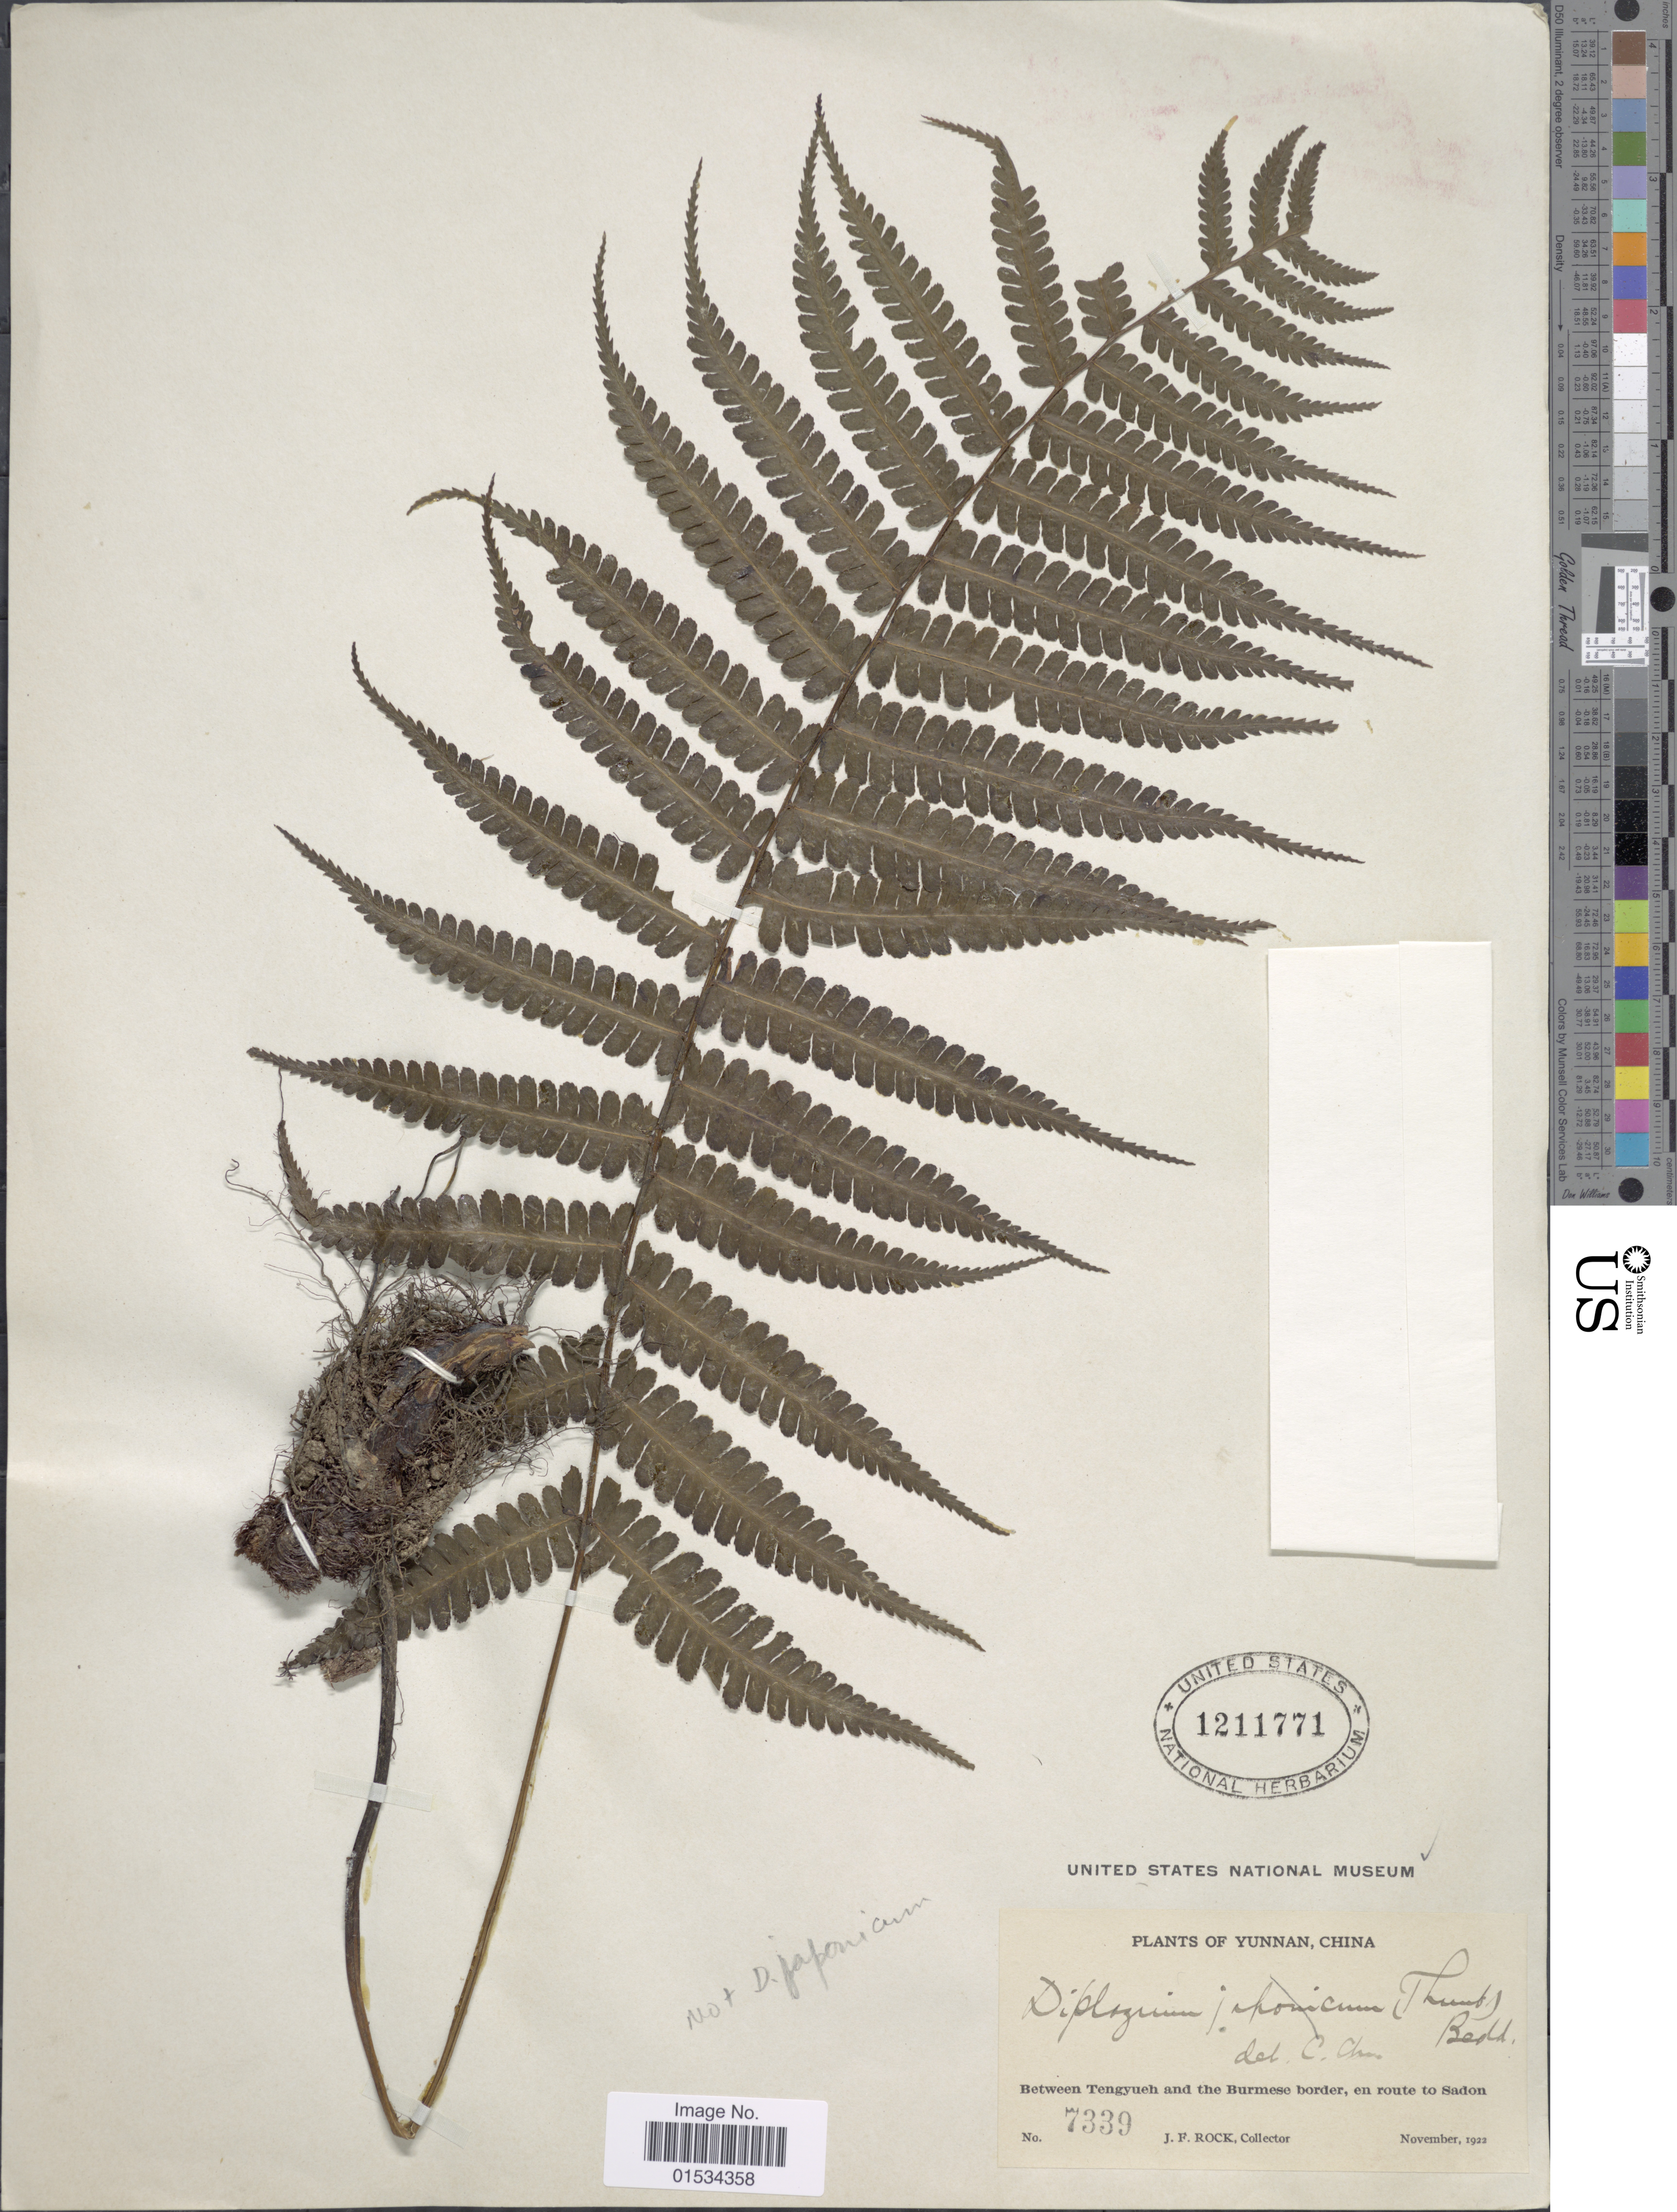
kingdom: Plantae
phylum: Tracheophyta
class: Polypodiopsida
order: Polypodiales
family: Athyriaceae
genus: Diplazium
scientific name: Diplazium stoliczkae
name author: Bedd.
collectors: J. Rock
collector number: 7339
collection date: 1922-11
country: China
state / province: Yunnan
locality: Between Tengyueh and the Burmese border, en route to Sadon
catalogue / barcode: US 1211771